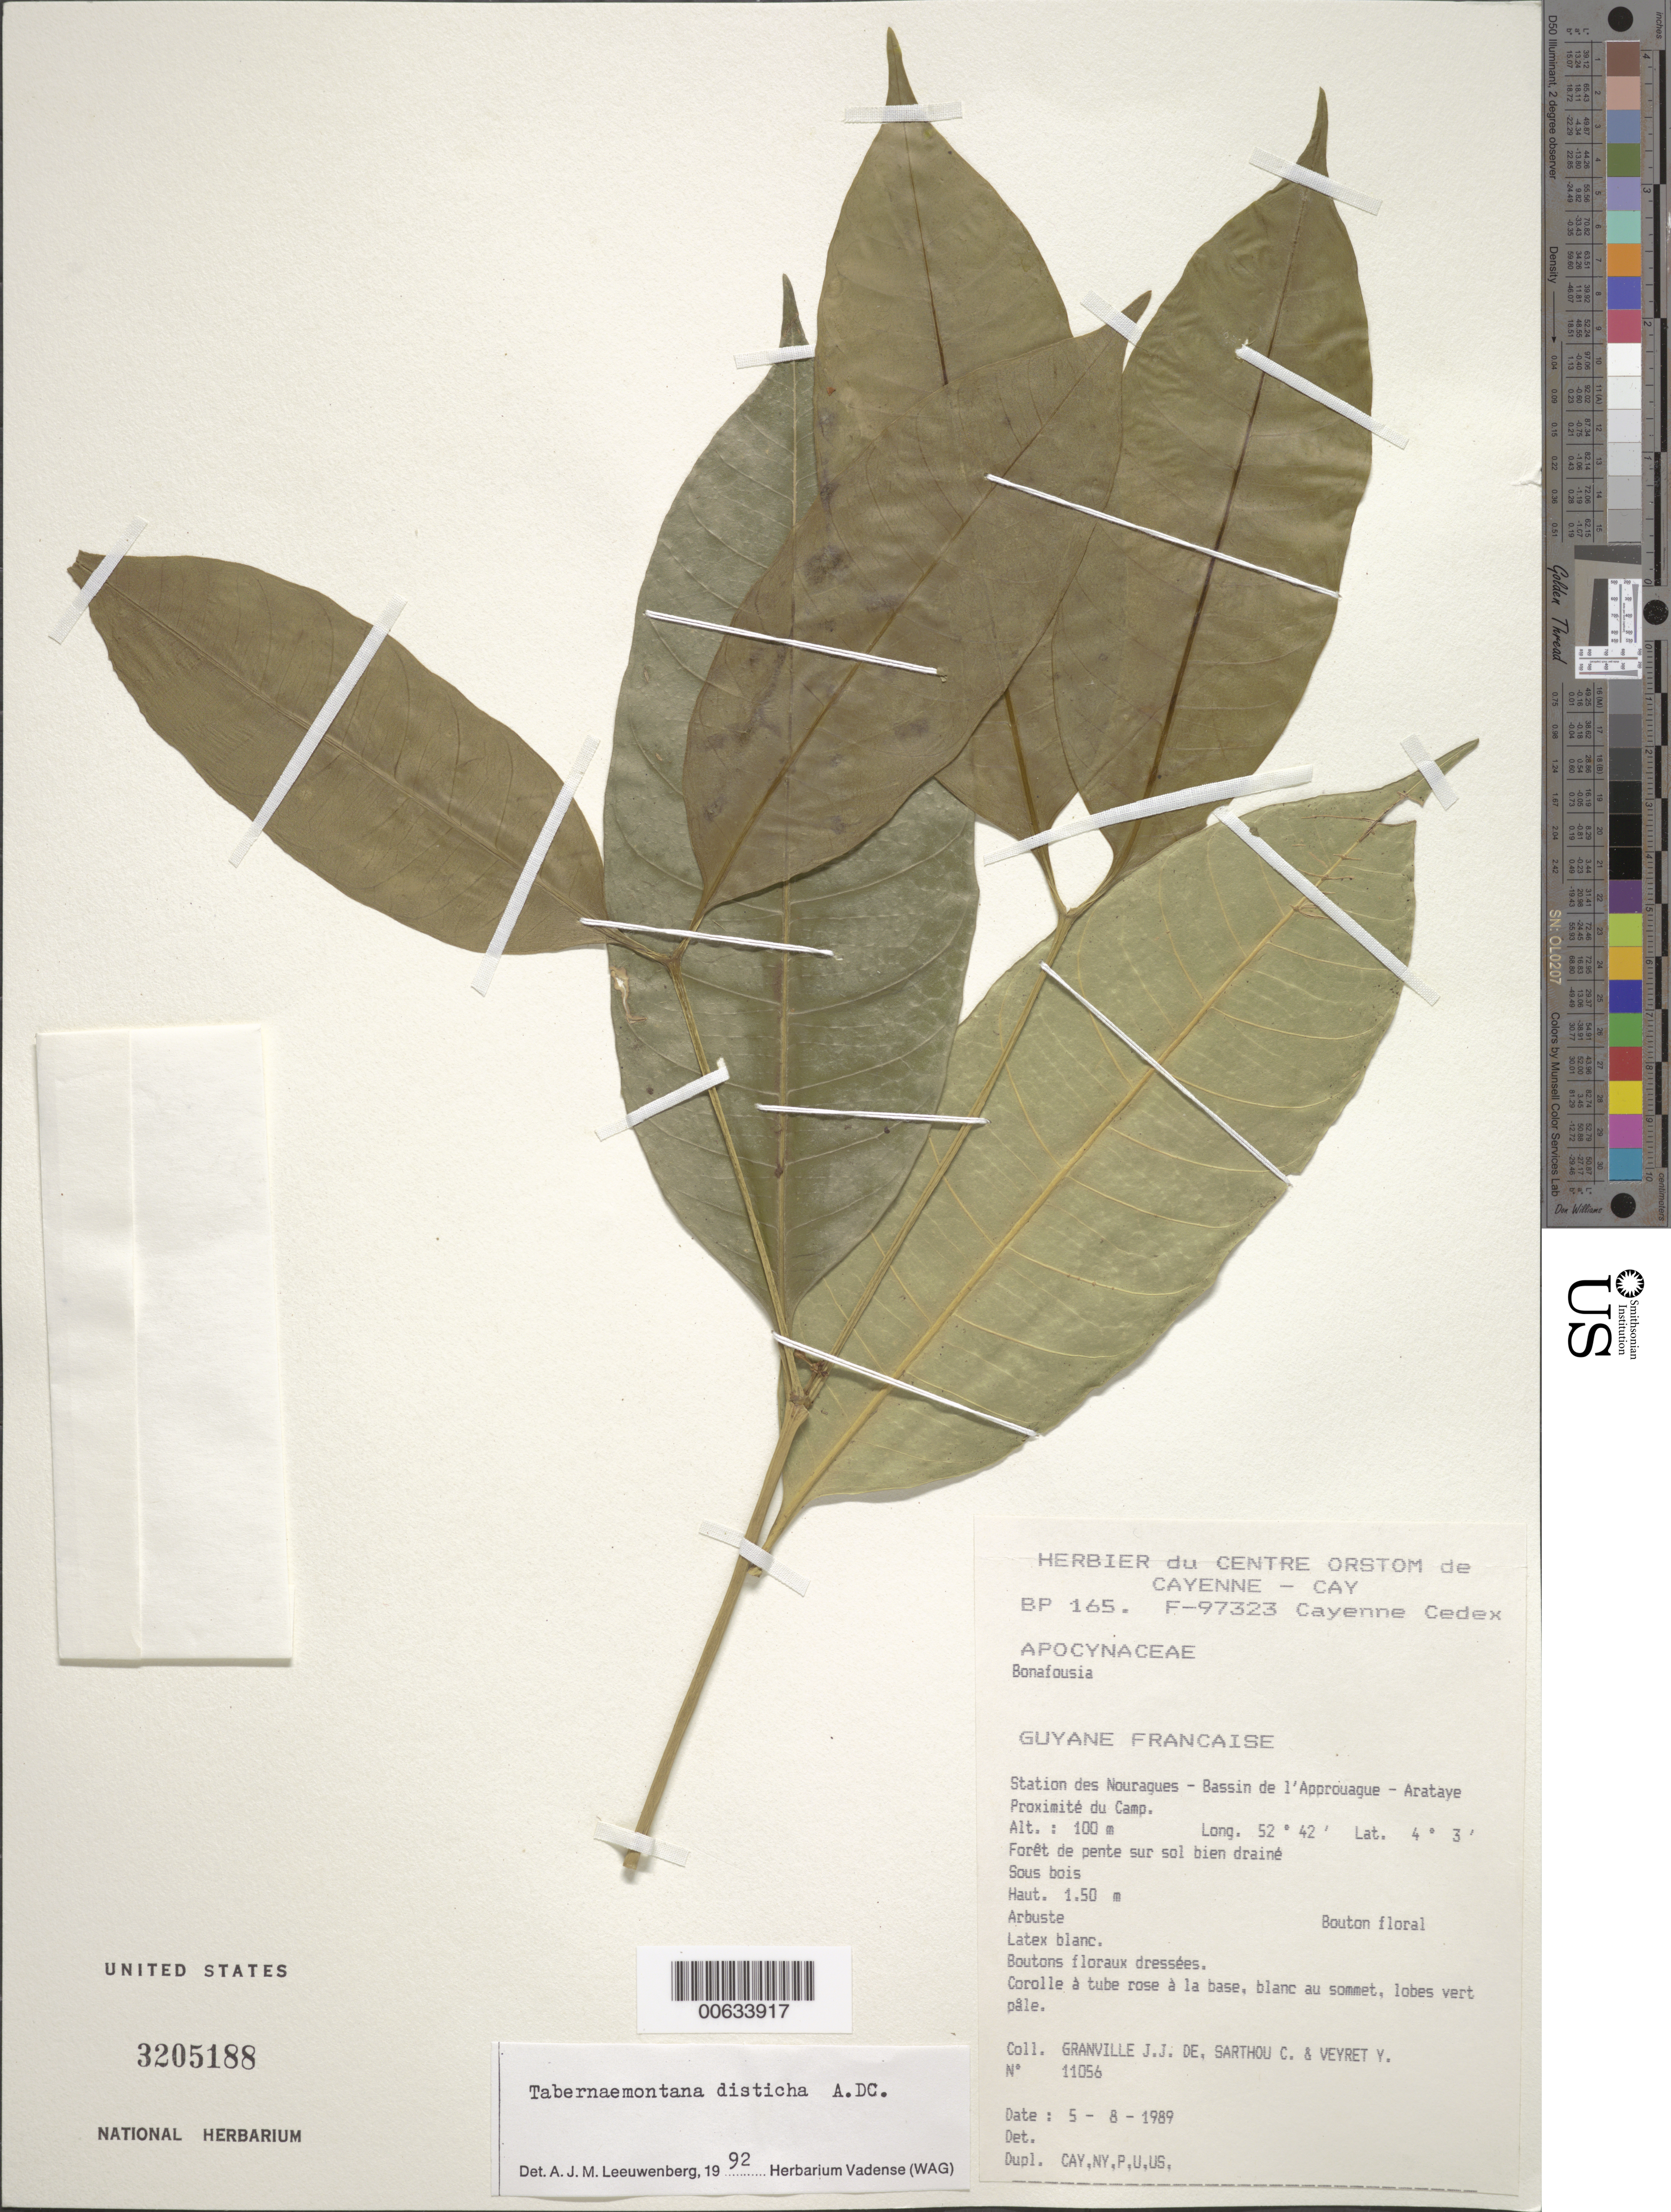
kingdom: Plantae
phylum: Tracheophyta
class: Magnoliopsida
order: Gentianales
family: Apocynaceae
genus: Tabernaemontana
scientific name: Tabernaemontana disticha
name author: A. DC.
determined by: Leeuwenberg, A. J. M.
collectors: J.-J. de Granville, C. Sarthou & Y. Veyret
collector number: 11056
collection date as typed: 5-Aug-89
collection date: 1989-08-05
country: French Guiana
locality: Station des Nouragues, Bassin de l'Approuague, Arataye; proximite du Camp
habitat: Foret de pente sur sol bien draine, sous bois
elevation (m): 100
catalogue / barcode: US 3205188